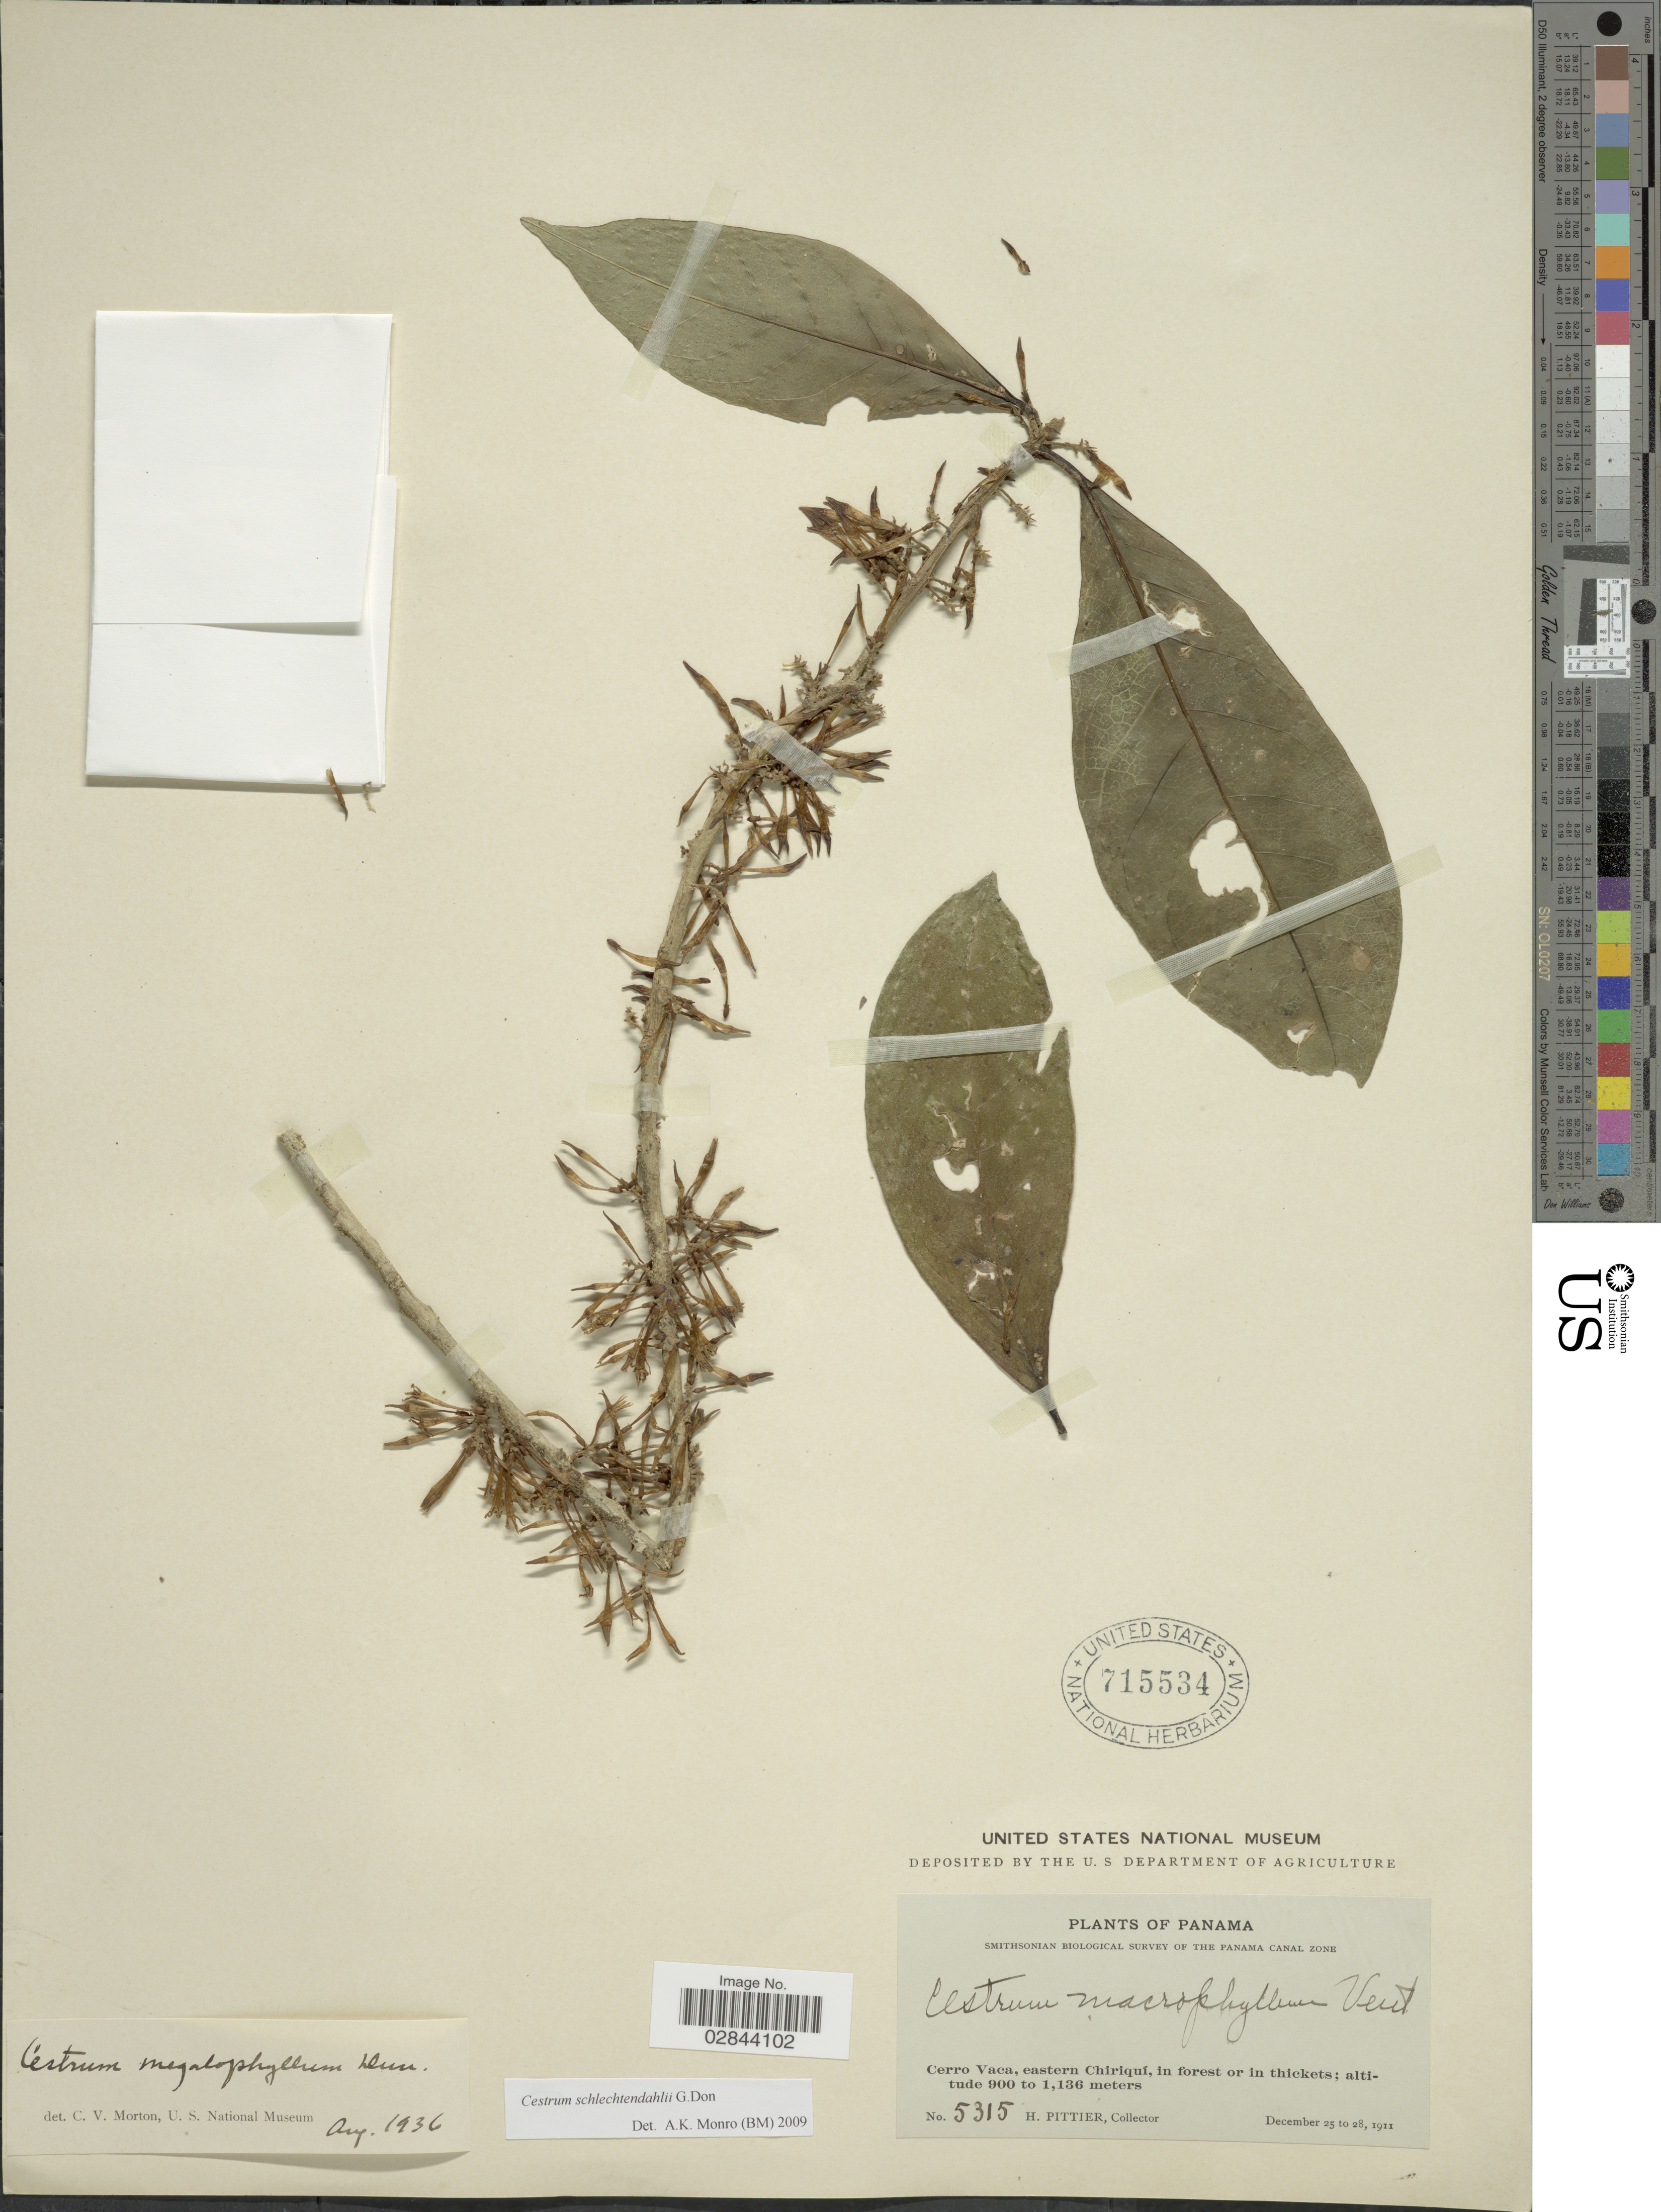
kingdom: Plantae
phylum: Tracheophyta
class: Magnoliopsida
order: Solanales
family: Solanaceae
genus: Cestrum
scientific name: Cestrum schlechtendahlii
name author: G. Don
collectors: H. F. Pittier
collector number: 5315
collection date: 1911-12-25/1911-12-28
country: Panama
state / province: Chiriqui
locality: Cerro Vaca, eastern Chiriquí, in forest or in thickets.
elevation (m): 900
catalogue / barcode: US 715534